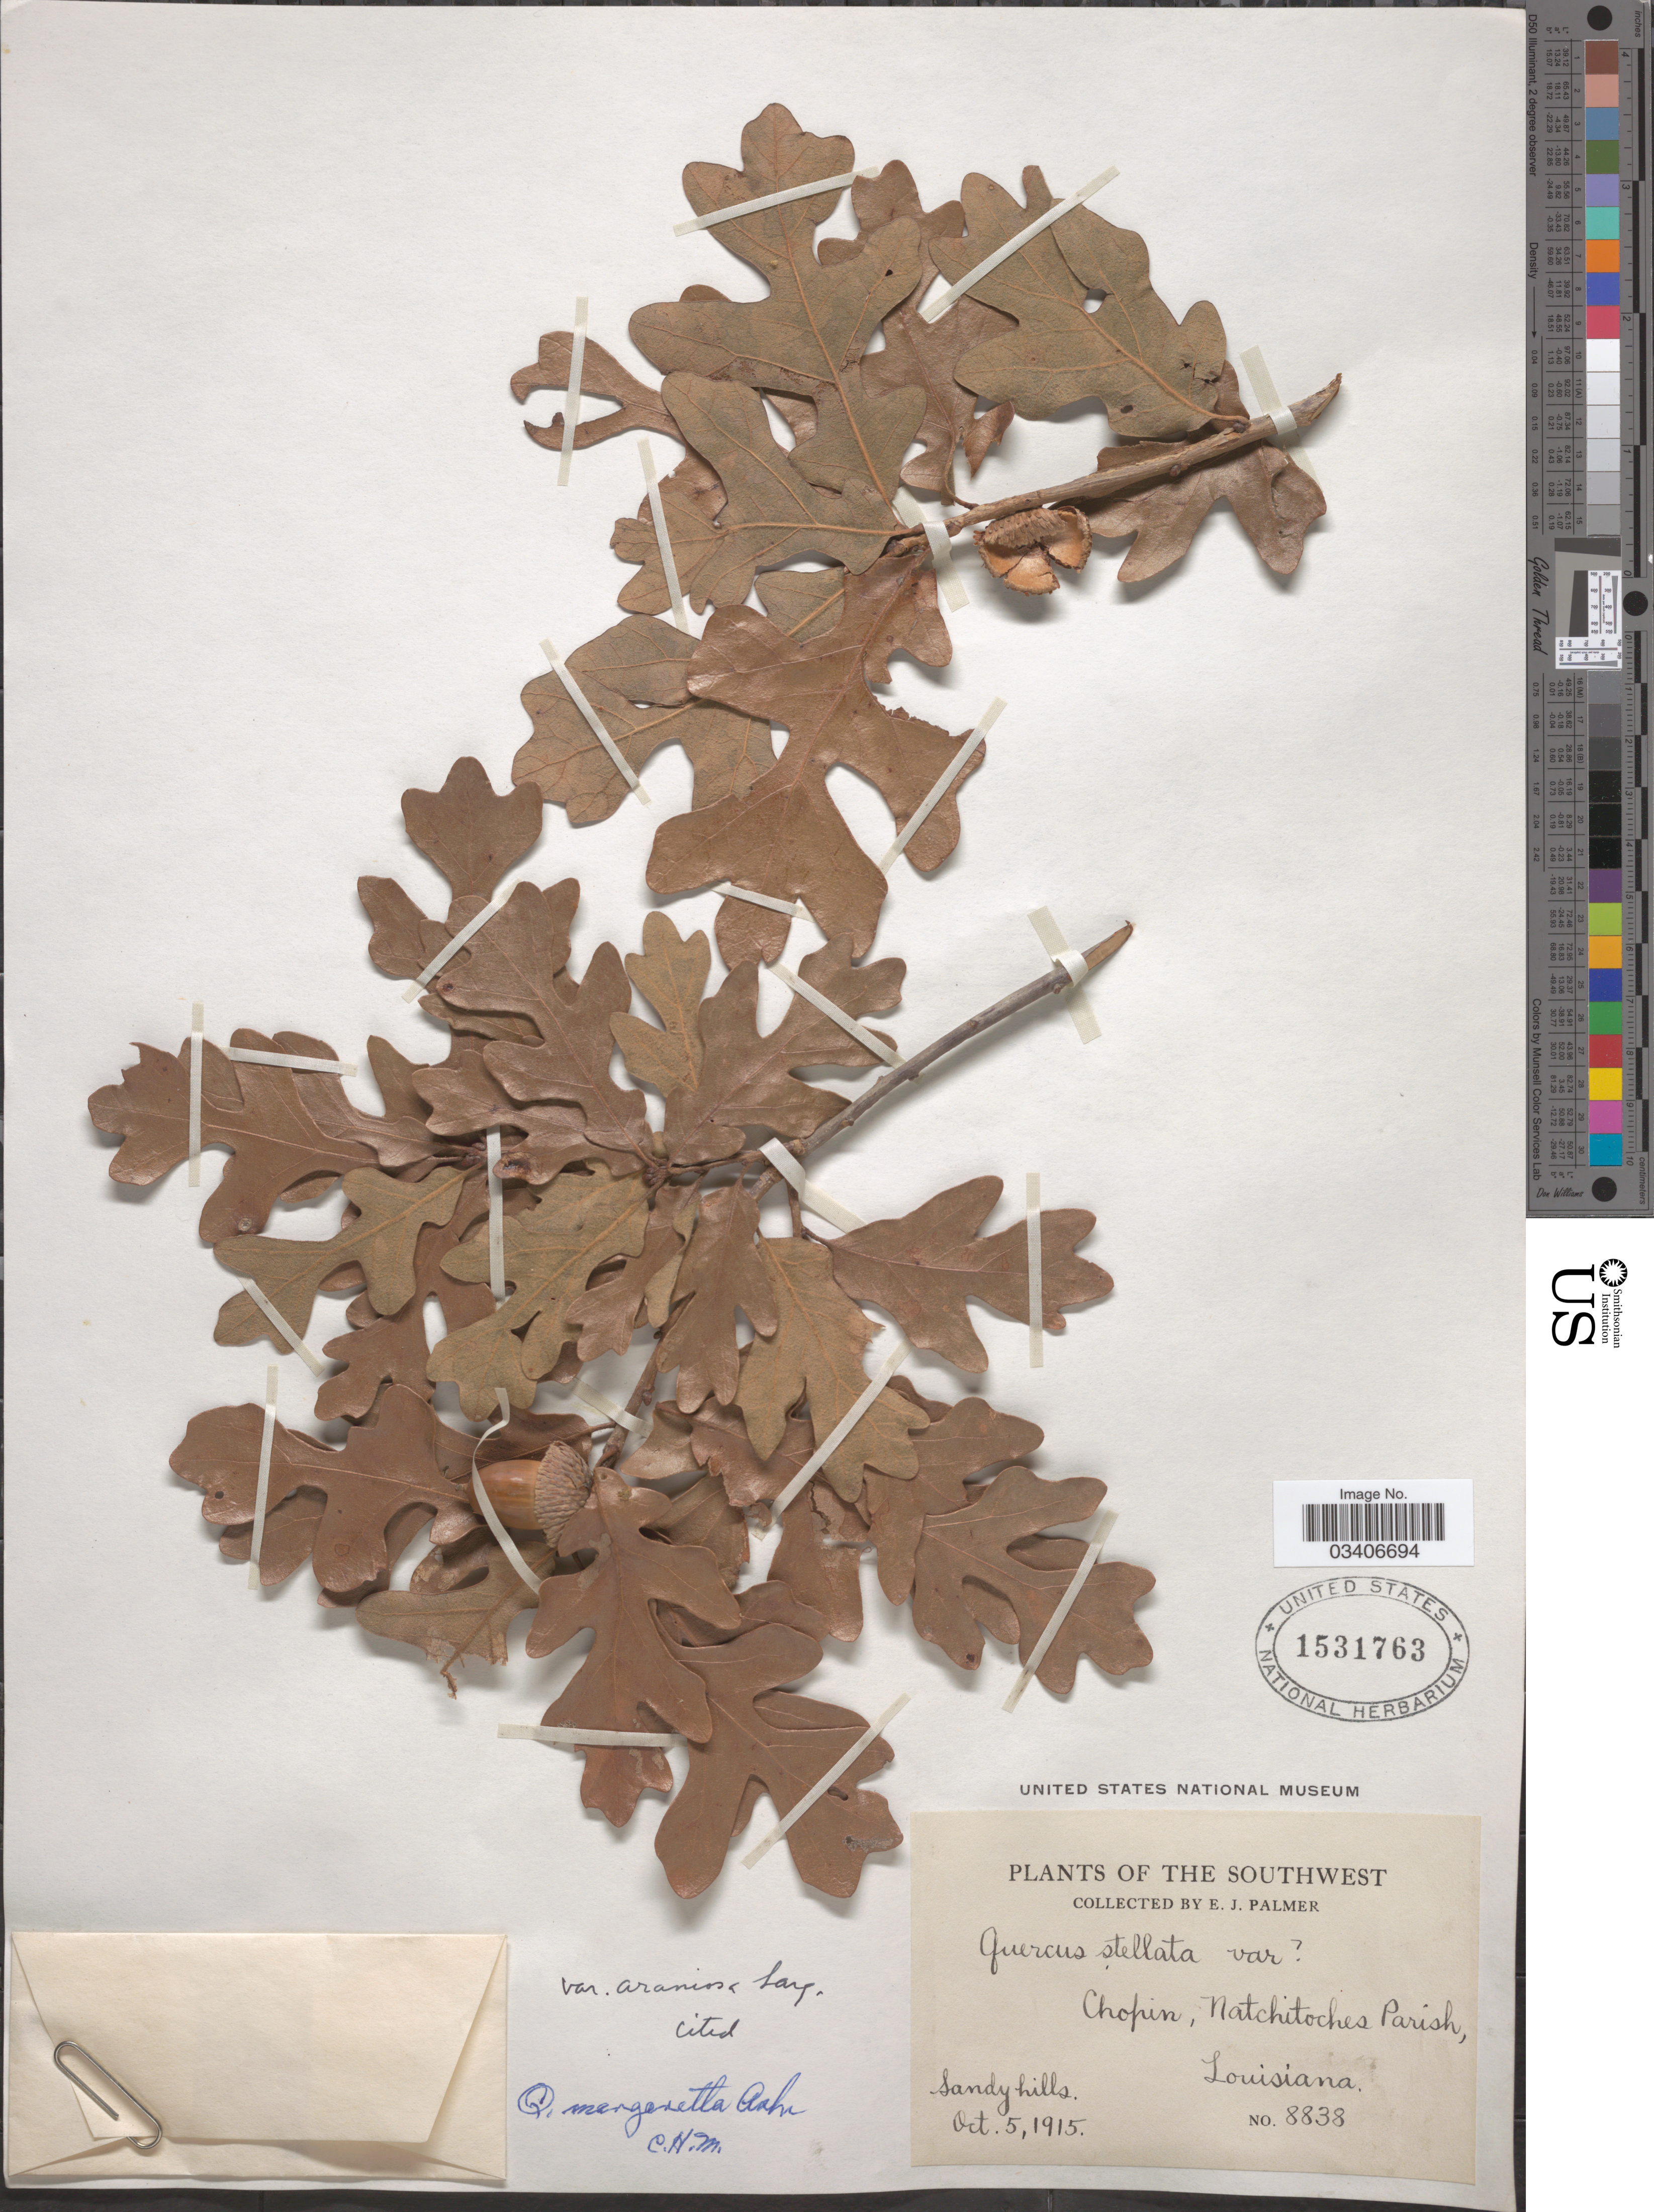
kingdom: Plantae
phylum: Tracheophyta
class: Magnoliopsida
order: Fagales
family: Fagaceae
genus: Quercus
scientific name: Quercus margarettae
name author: Ashe ex Small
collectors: E. J. Palmer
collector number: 8838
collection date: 1915-10-05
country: United States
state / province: Louisiana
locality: Southwest. Chopin, Natchitoches Parish.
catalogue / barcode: US 1531763